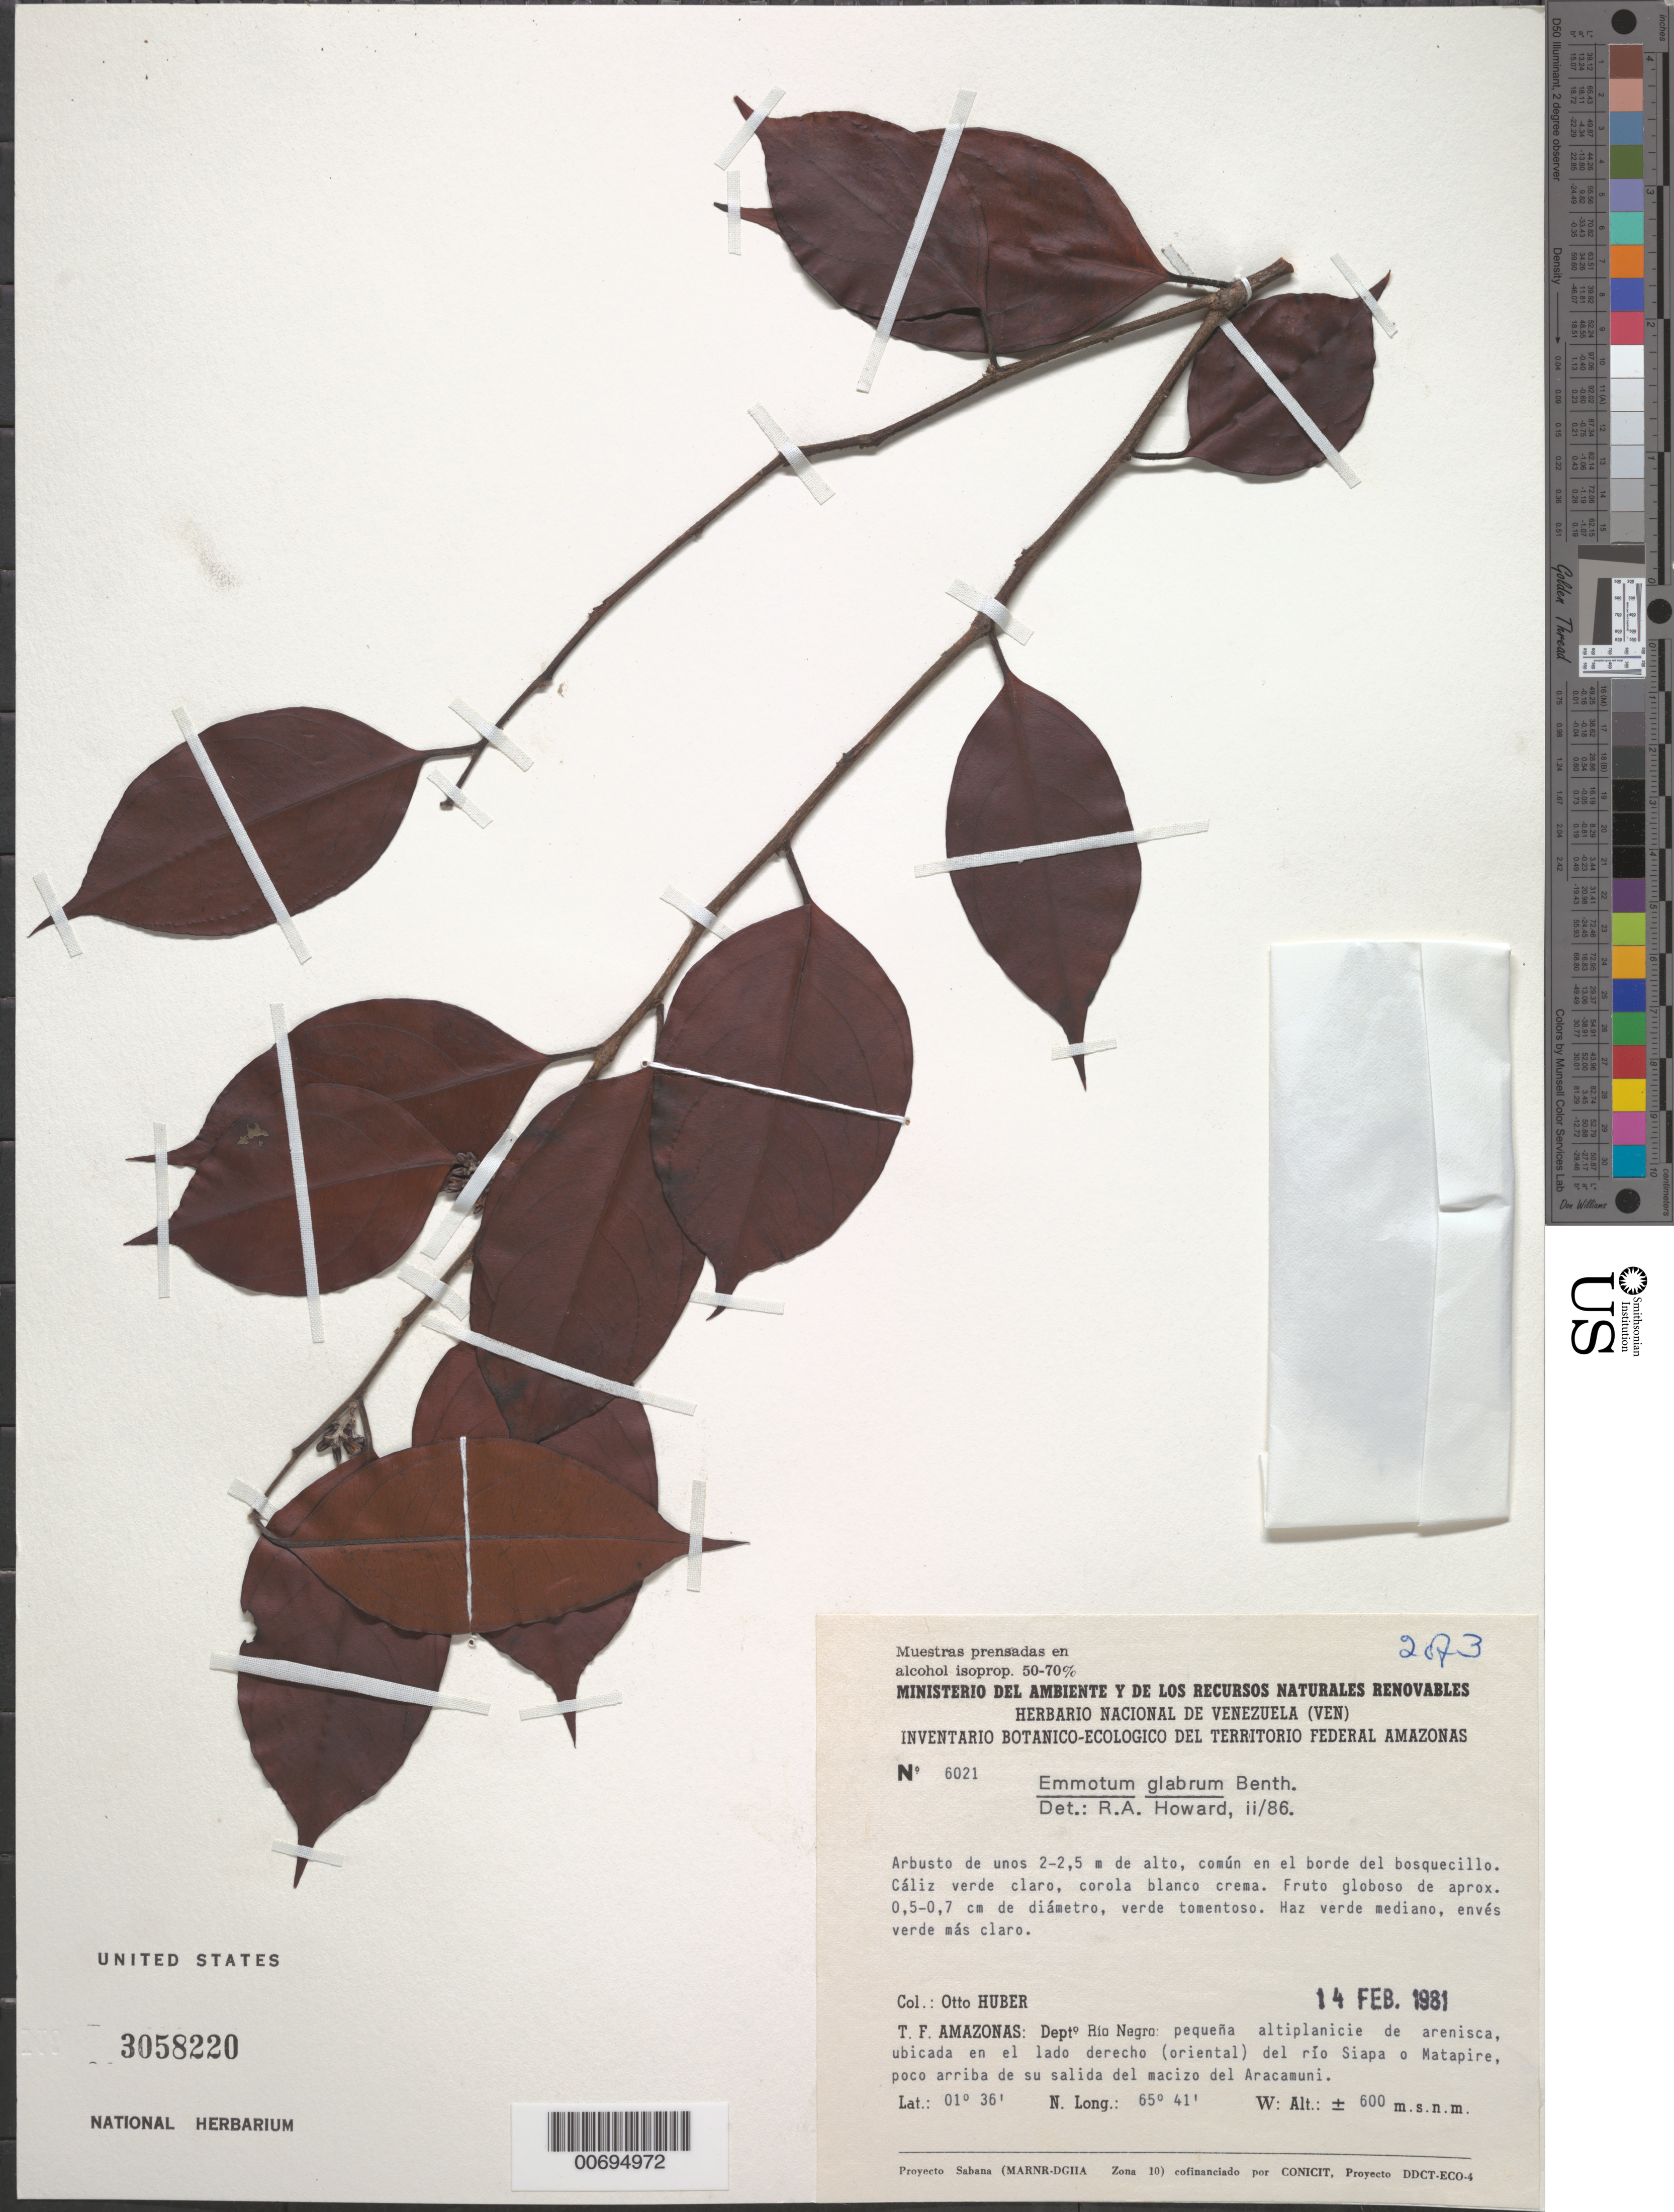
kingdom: Plantae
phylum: Tracheophyta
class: Magnoliopsida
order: Metteniusales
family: Metteniusaceae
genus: Emmotum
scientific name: Emmotum glabrum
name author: Benth. ex Miers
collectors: O. Huber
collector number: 6021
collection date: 1981-02-14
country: Venezuela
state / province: Amazonas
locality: T. F. Amazonas: Deptº Rio Negro: pequeña altiplanicie de arenisca, ubicada en el lado derecho (oriental) del río Siapa o Matapire, poco arriba de su salida del macizo del Aracamuni.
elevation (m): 600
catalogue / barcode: US 3058220